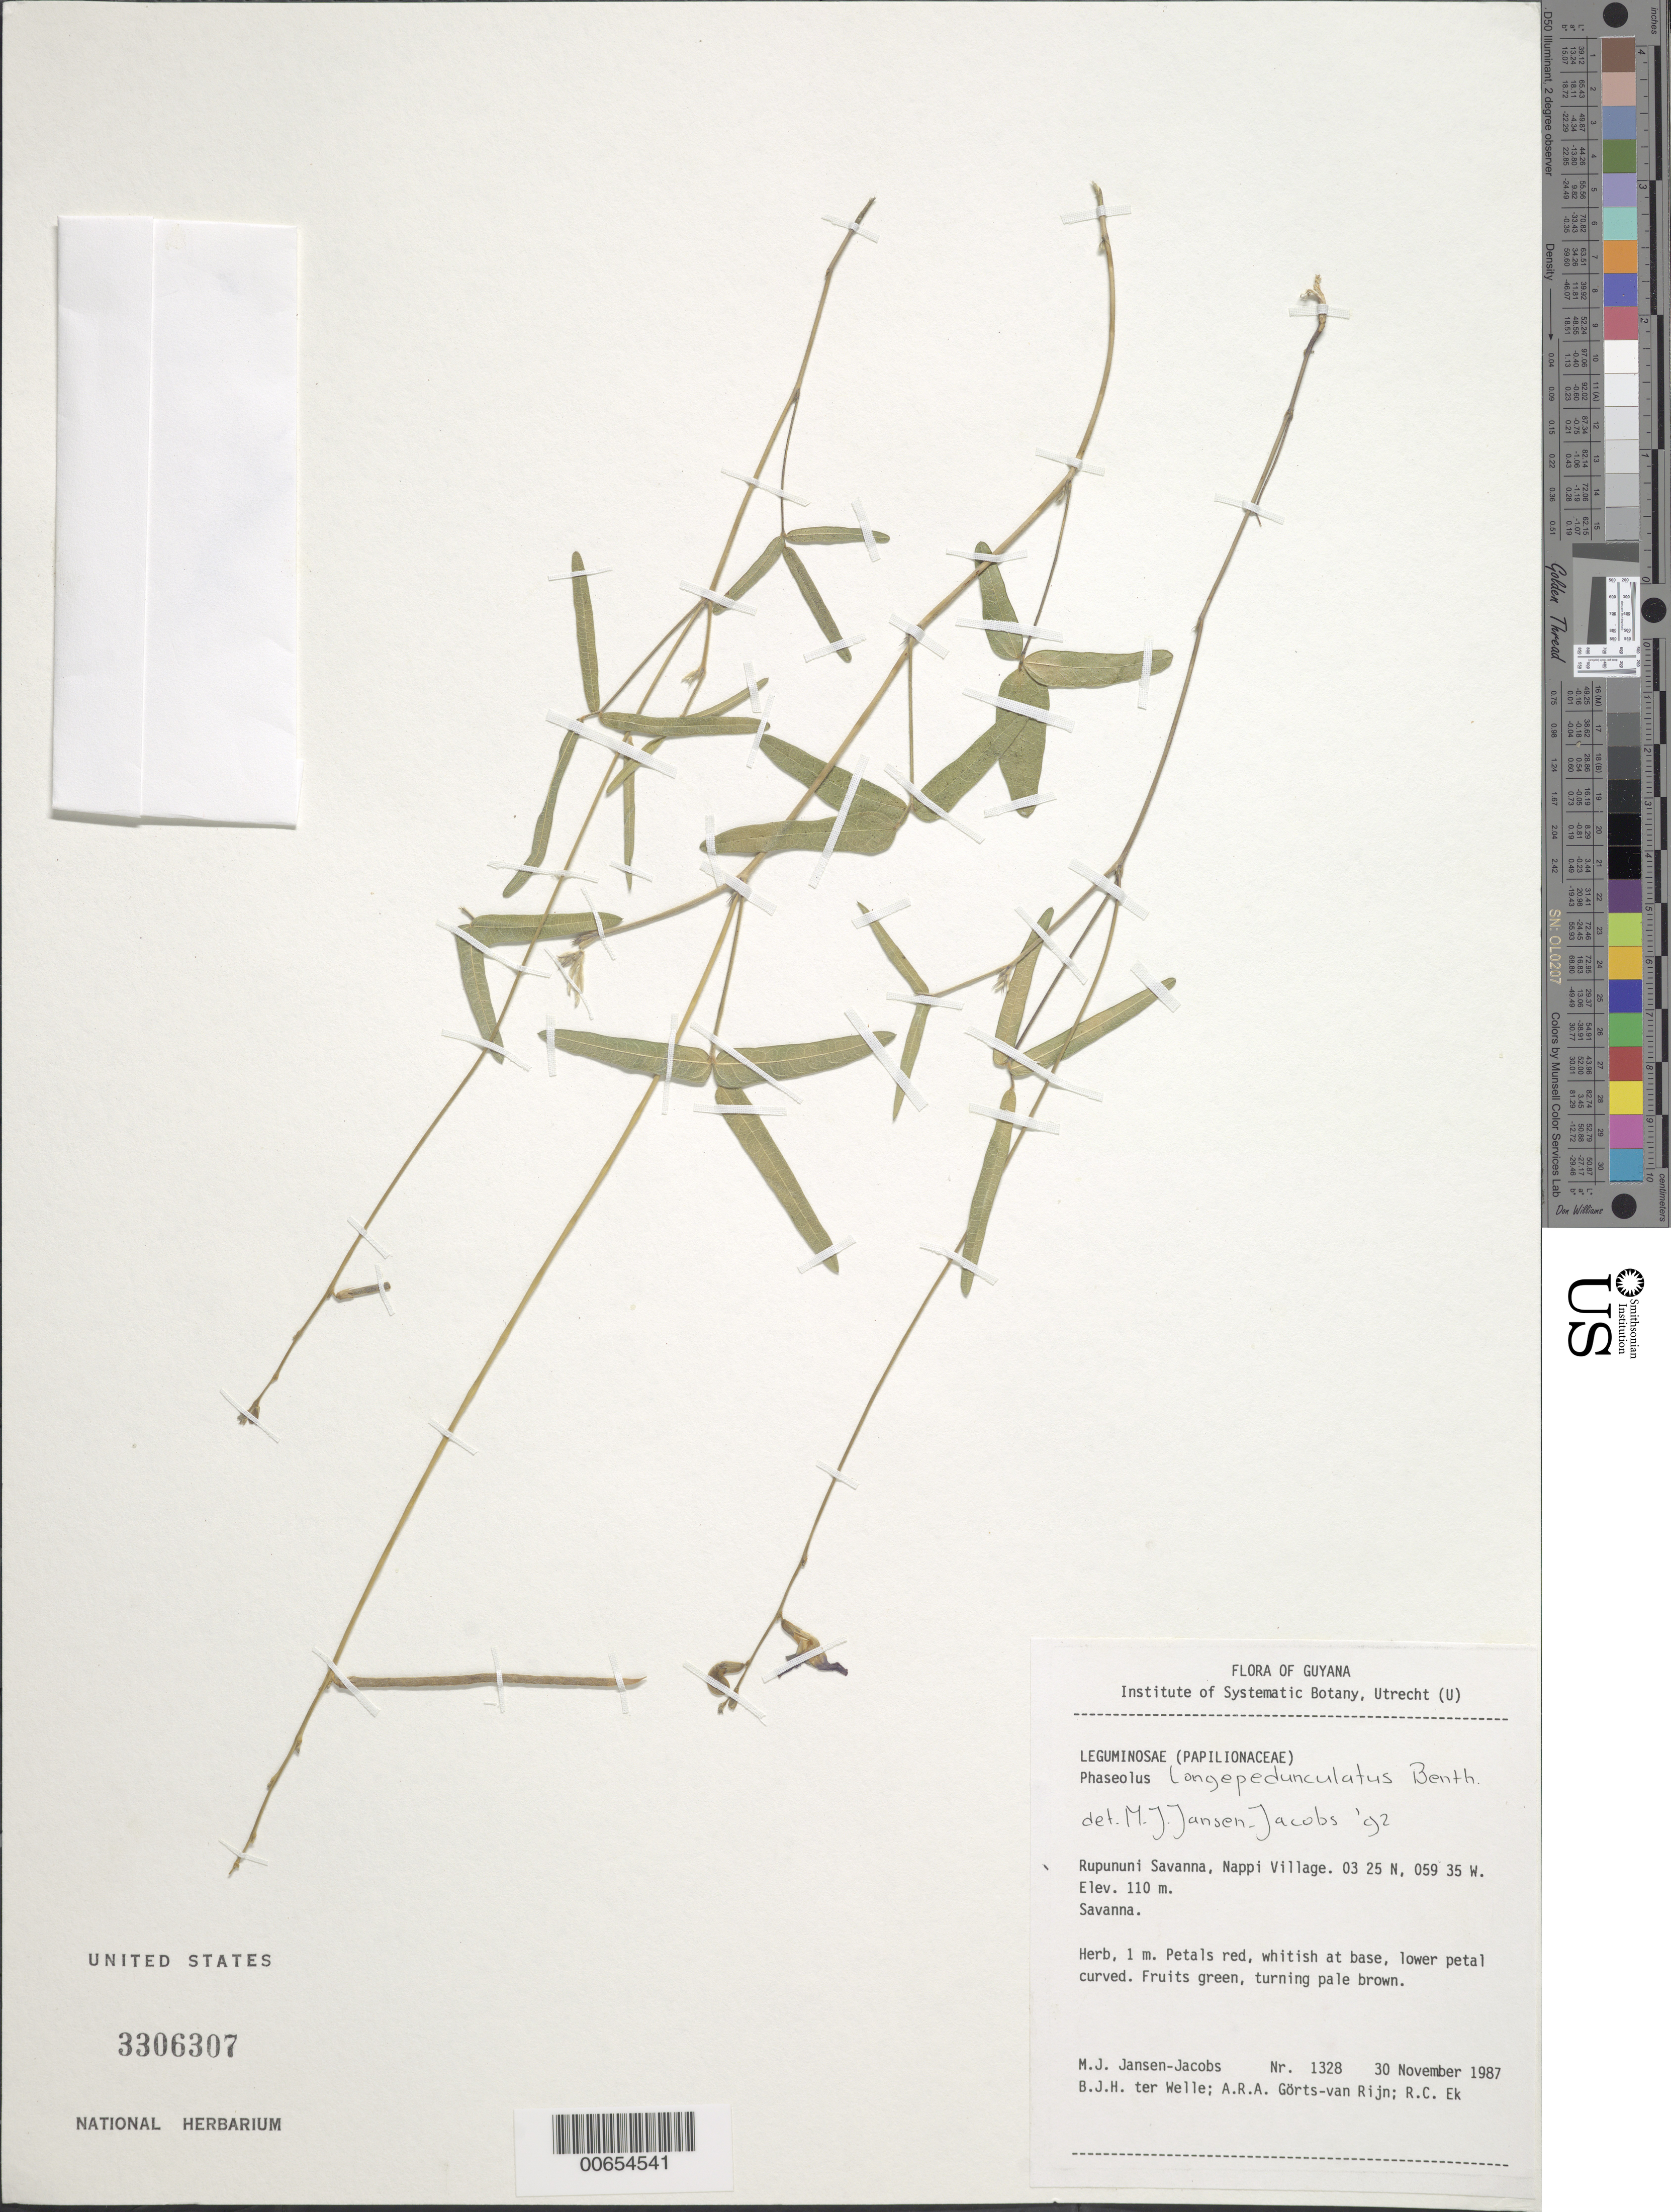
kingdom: Plantae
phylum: Tracheophyta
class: Magnoliopsida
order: Fabales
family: Fabaceae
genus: Macroptilium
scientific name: Macroptilium gracile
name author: (Poepp. ex Benth.) Urb.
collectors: M. J. Jansen-Jacobs, B. Welle, A. .R. A. Görts-van Rijn & R. C. Ek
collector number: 1328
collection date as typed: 30-Nov-87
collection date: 1987-11-30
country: Guyana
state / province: U. Takutu-U. Essequibo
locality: Nappi Village, Rupununi Savanna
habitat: Savanna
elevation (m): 110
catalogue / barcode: US 3306307